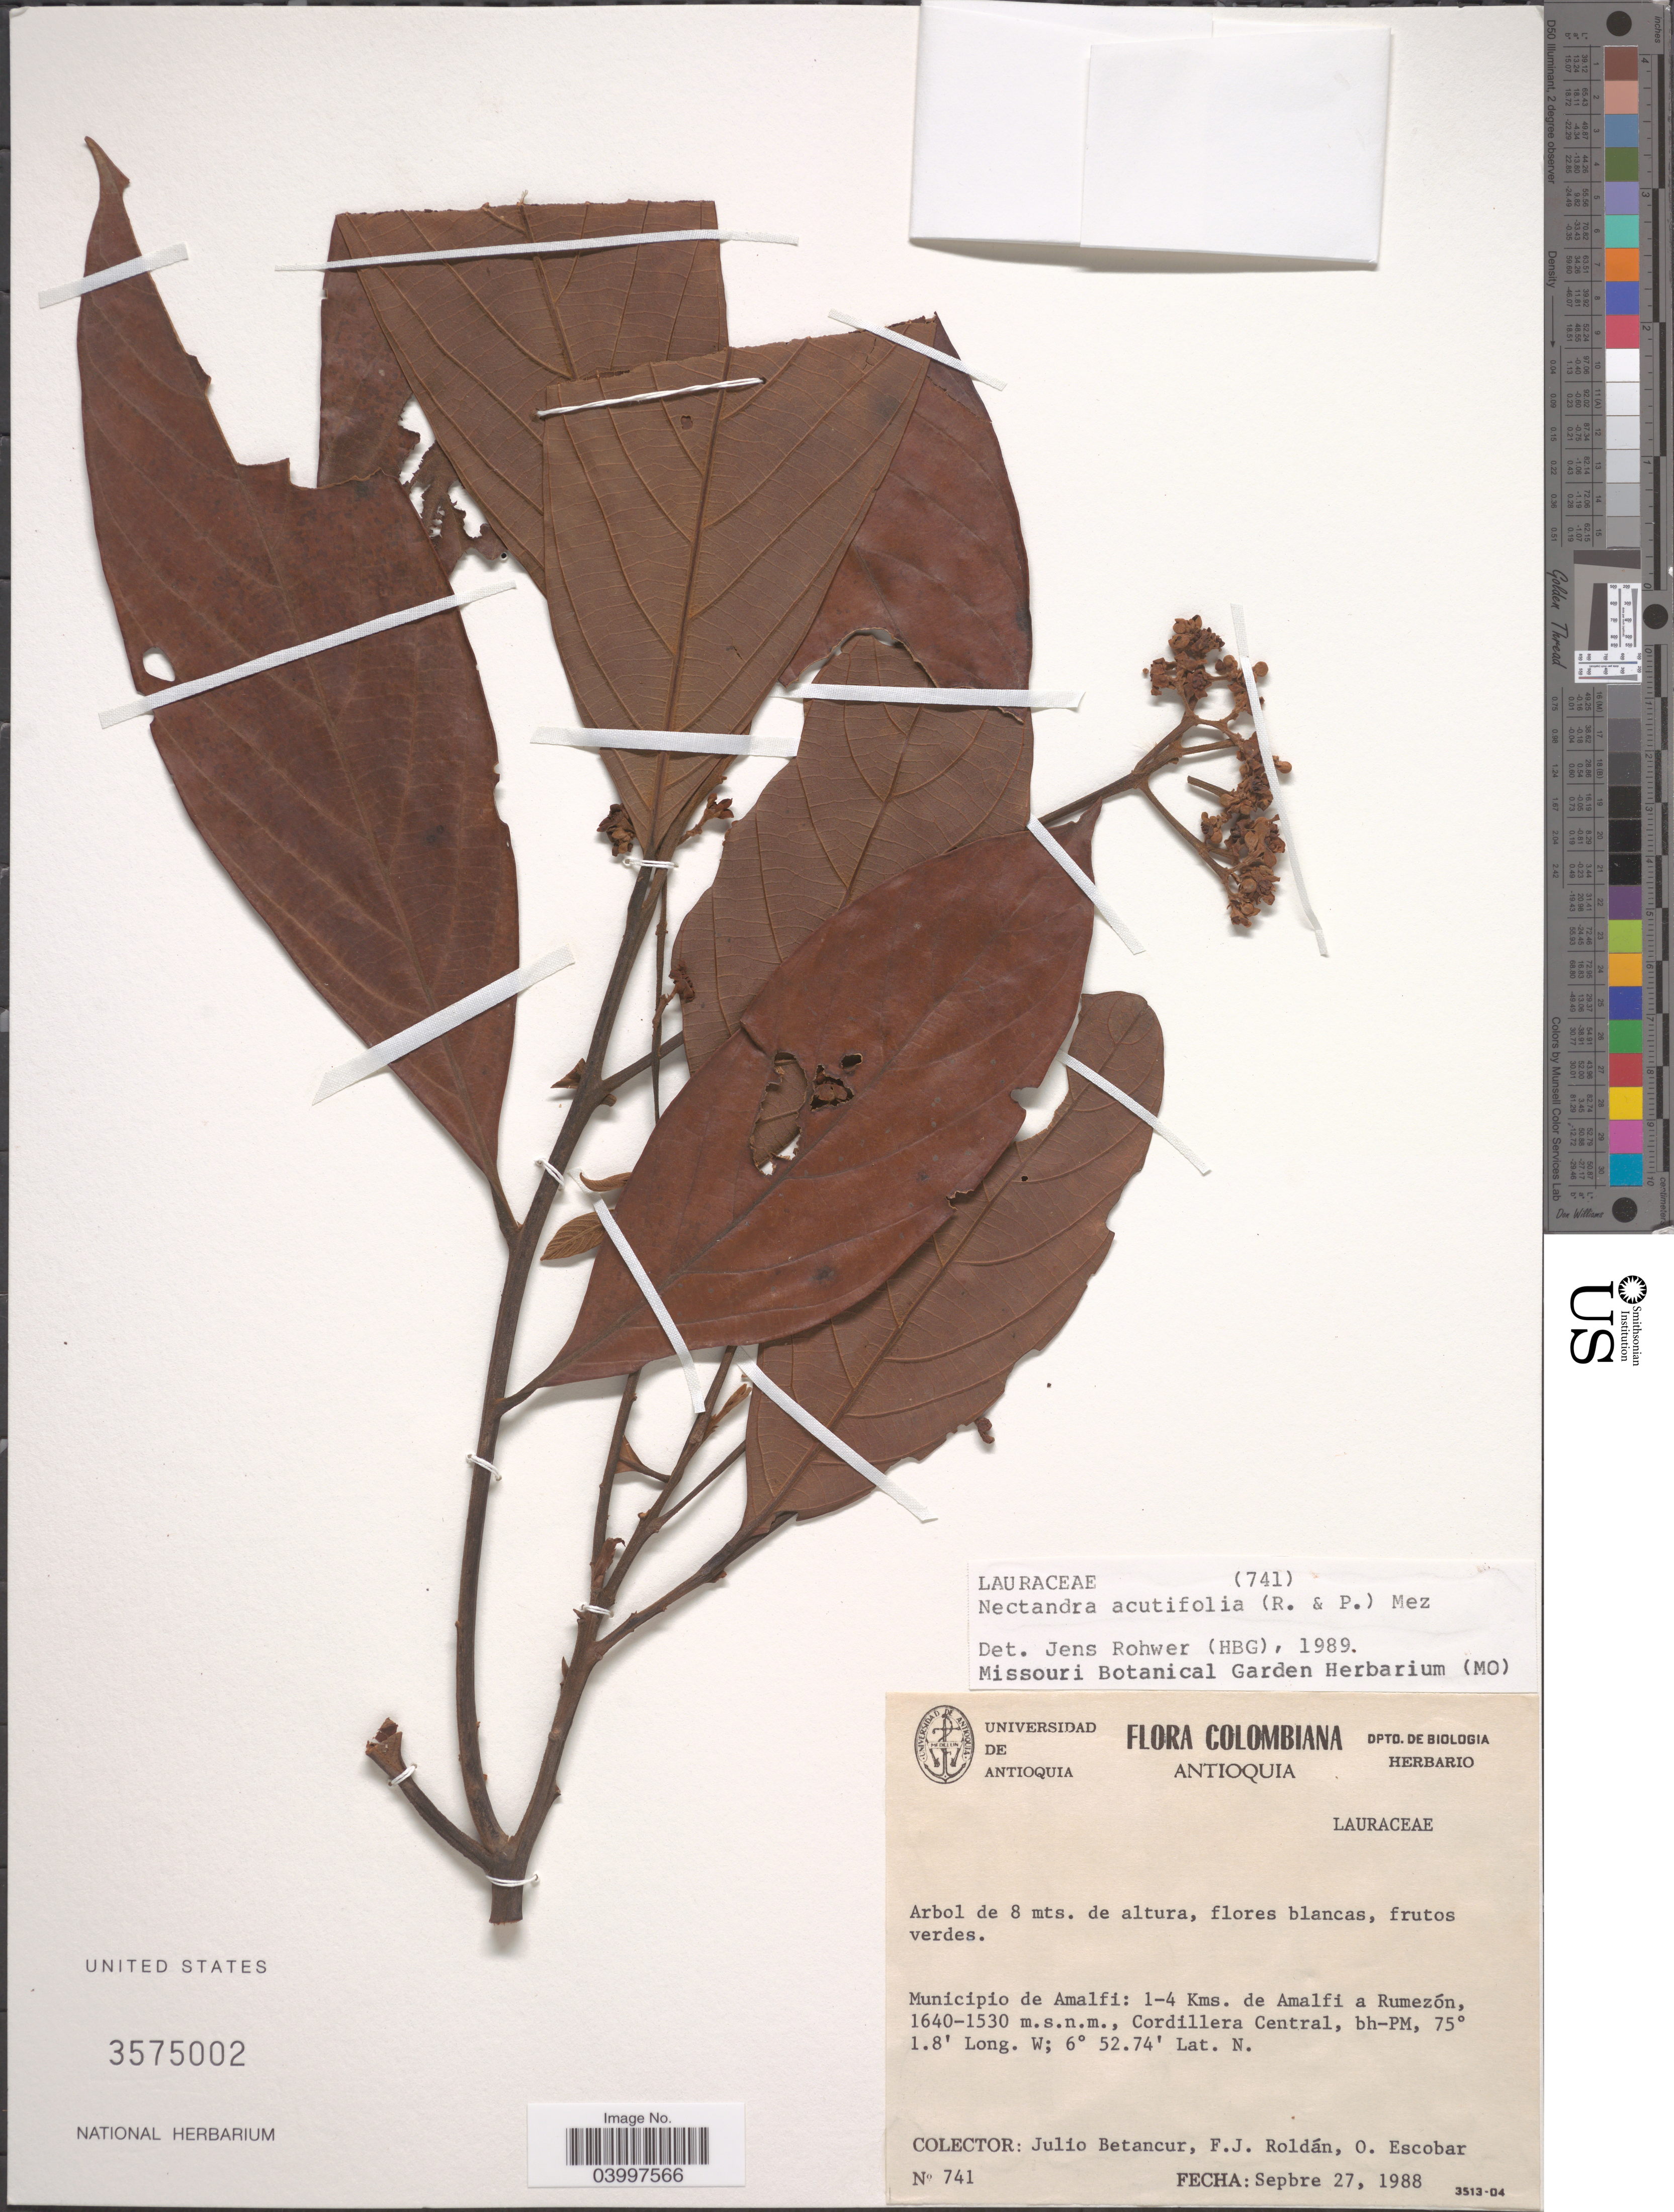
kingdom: Plantae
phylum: Tracheophyta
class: Magnoliopsida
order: Laurales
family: Lauraceae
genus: Nectandra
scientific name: Nectandra acutifolia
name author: (Ruiz & Pav.) Mez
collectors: J. Betancur, F. J. Roldán & O. Escobar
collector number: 741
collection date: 1988-09-27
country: Colombia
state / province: Antioquia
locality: Municipio de Amalfi: 1-4 Kms. de Amalfi a Rumezón, Cordillera Central, bh-PM.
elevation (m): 1530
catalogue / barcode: US 3575002